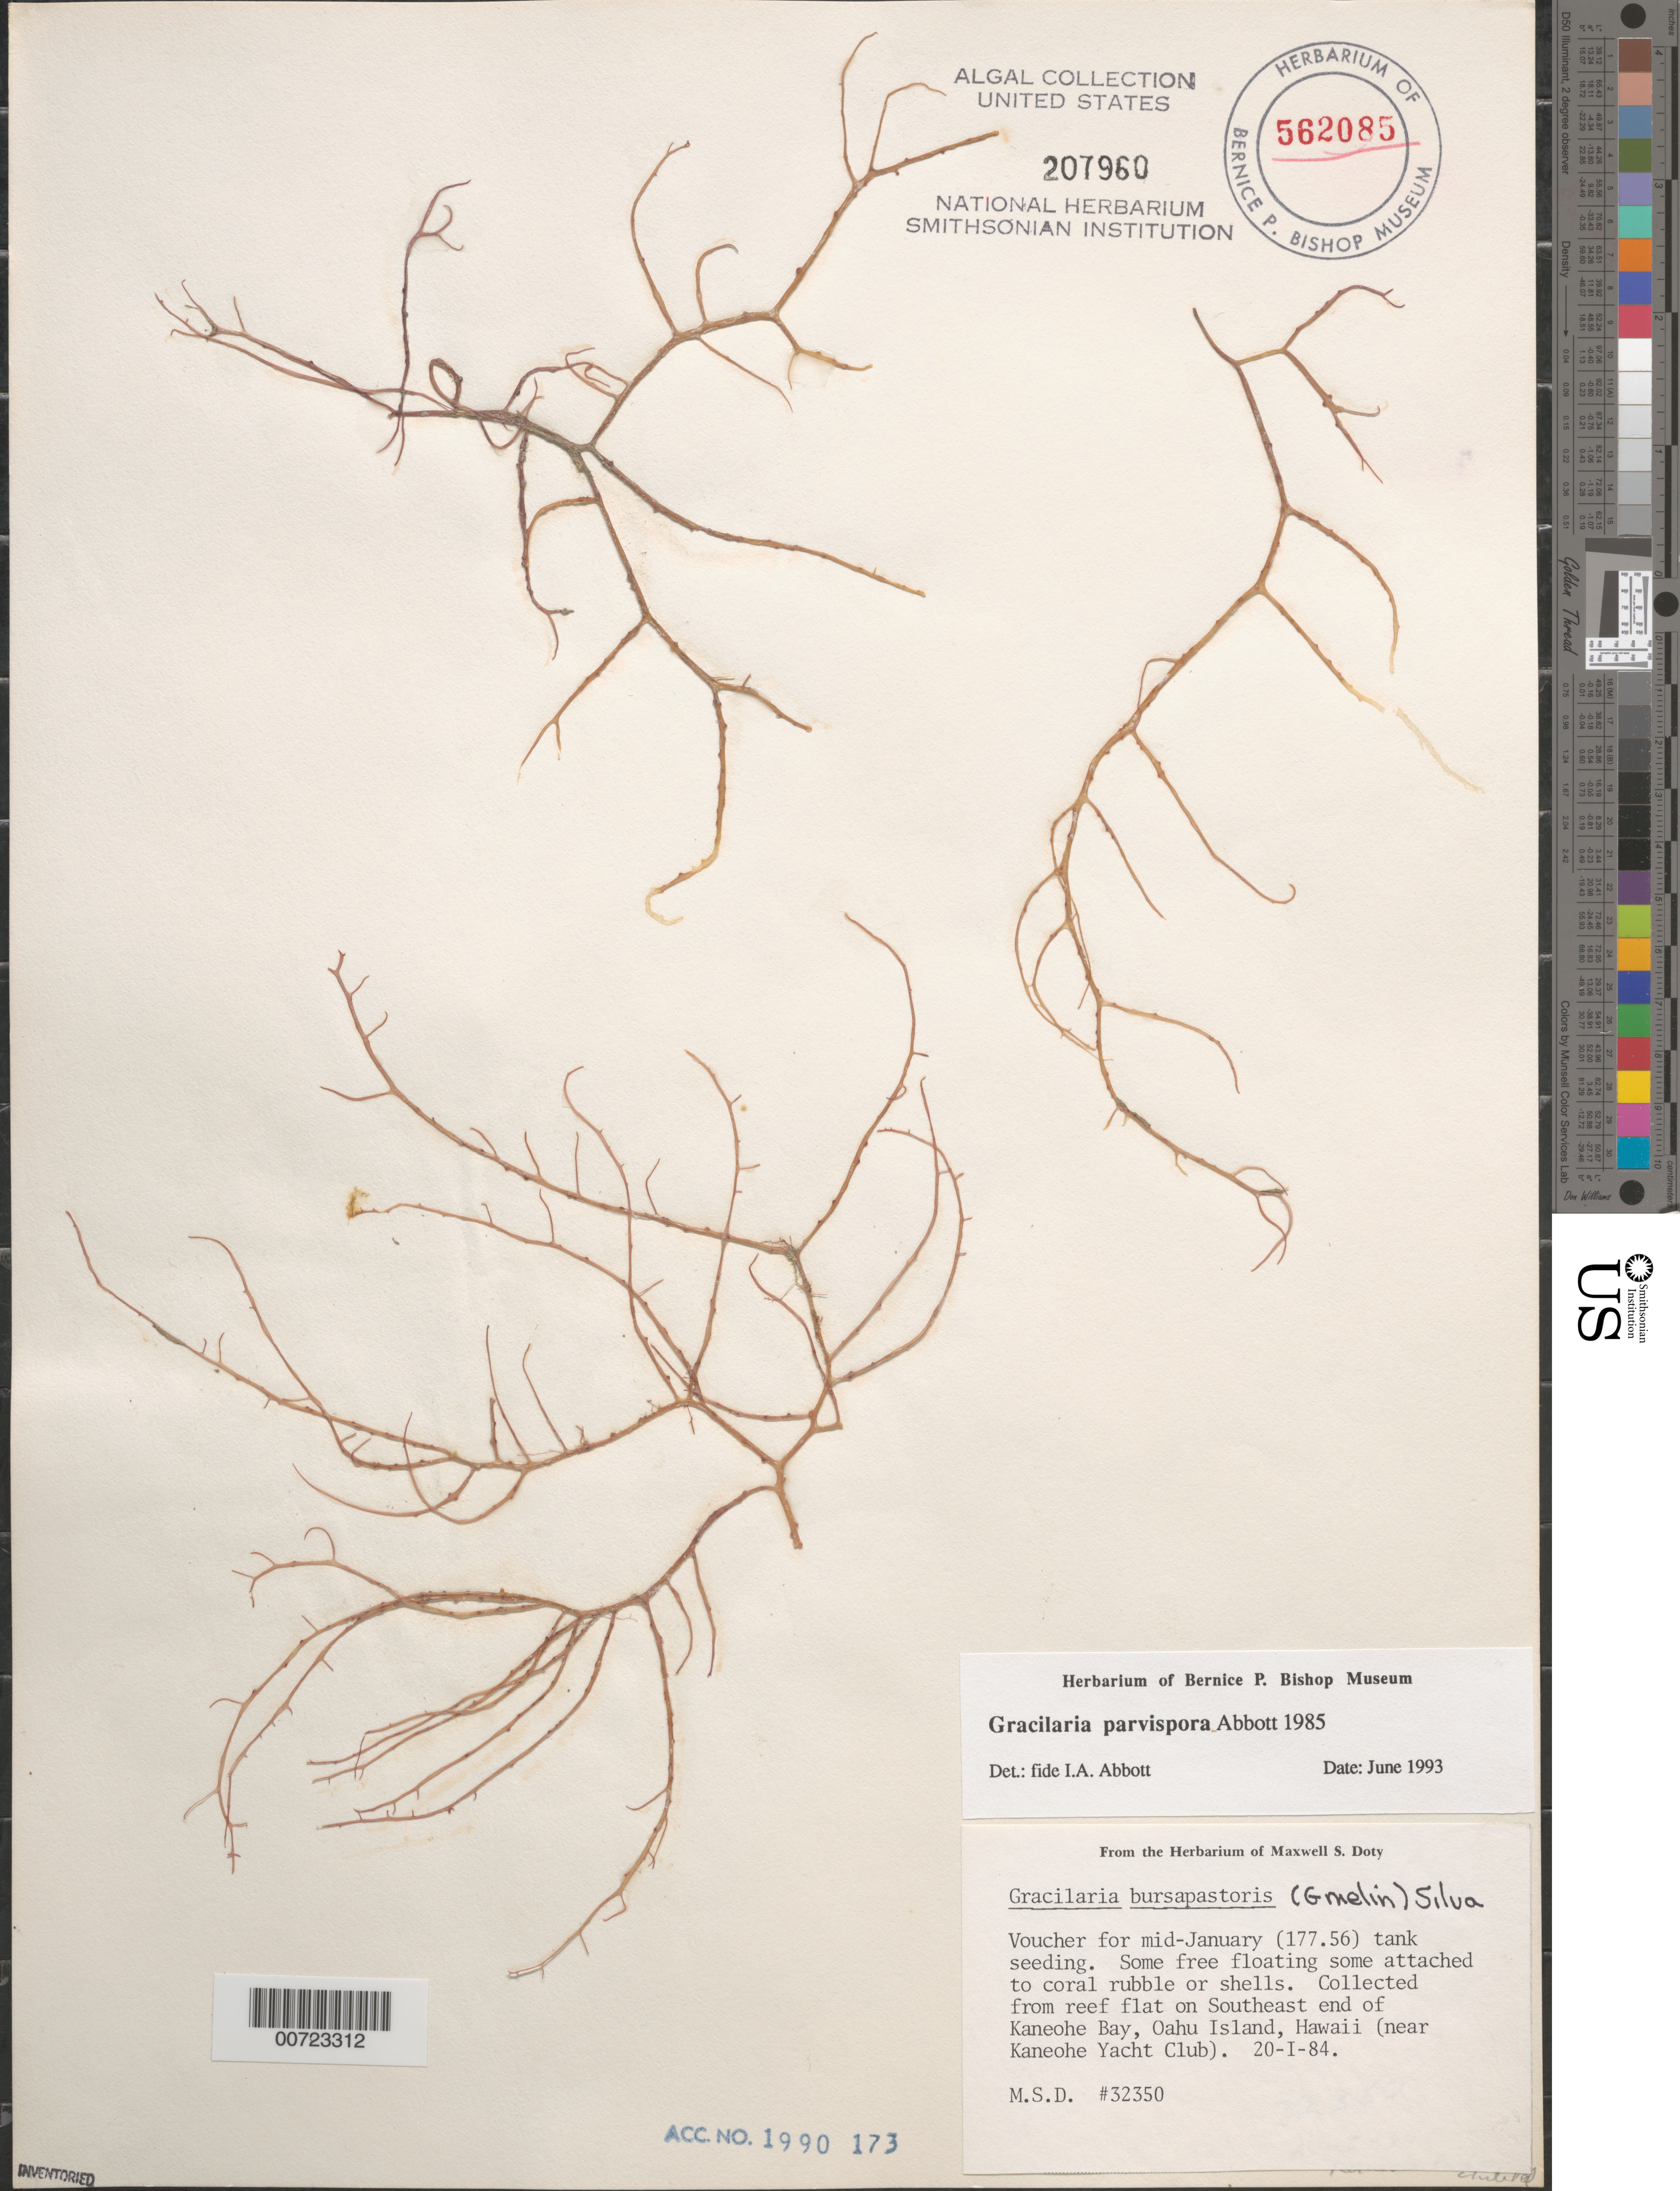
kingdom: Plantae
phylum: Rhodophyta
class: Florideophyceae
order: Gracilariales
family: Gracilariaceae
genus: Gracilaria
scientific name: Gracilaria parvispora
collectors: M. S.Doty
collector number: MSD 32350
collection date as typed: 20 Jan 1984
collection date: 1984-01-20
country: United States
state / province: Hawaii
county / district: Honolulu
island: Oahu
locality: Kaneohe Bay, near Kaneohe Yacht Club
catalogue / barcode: US 207960